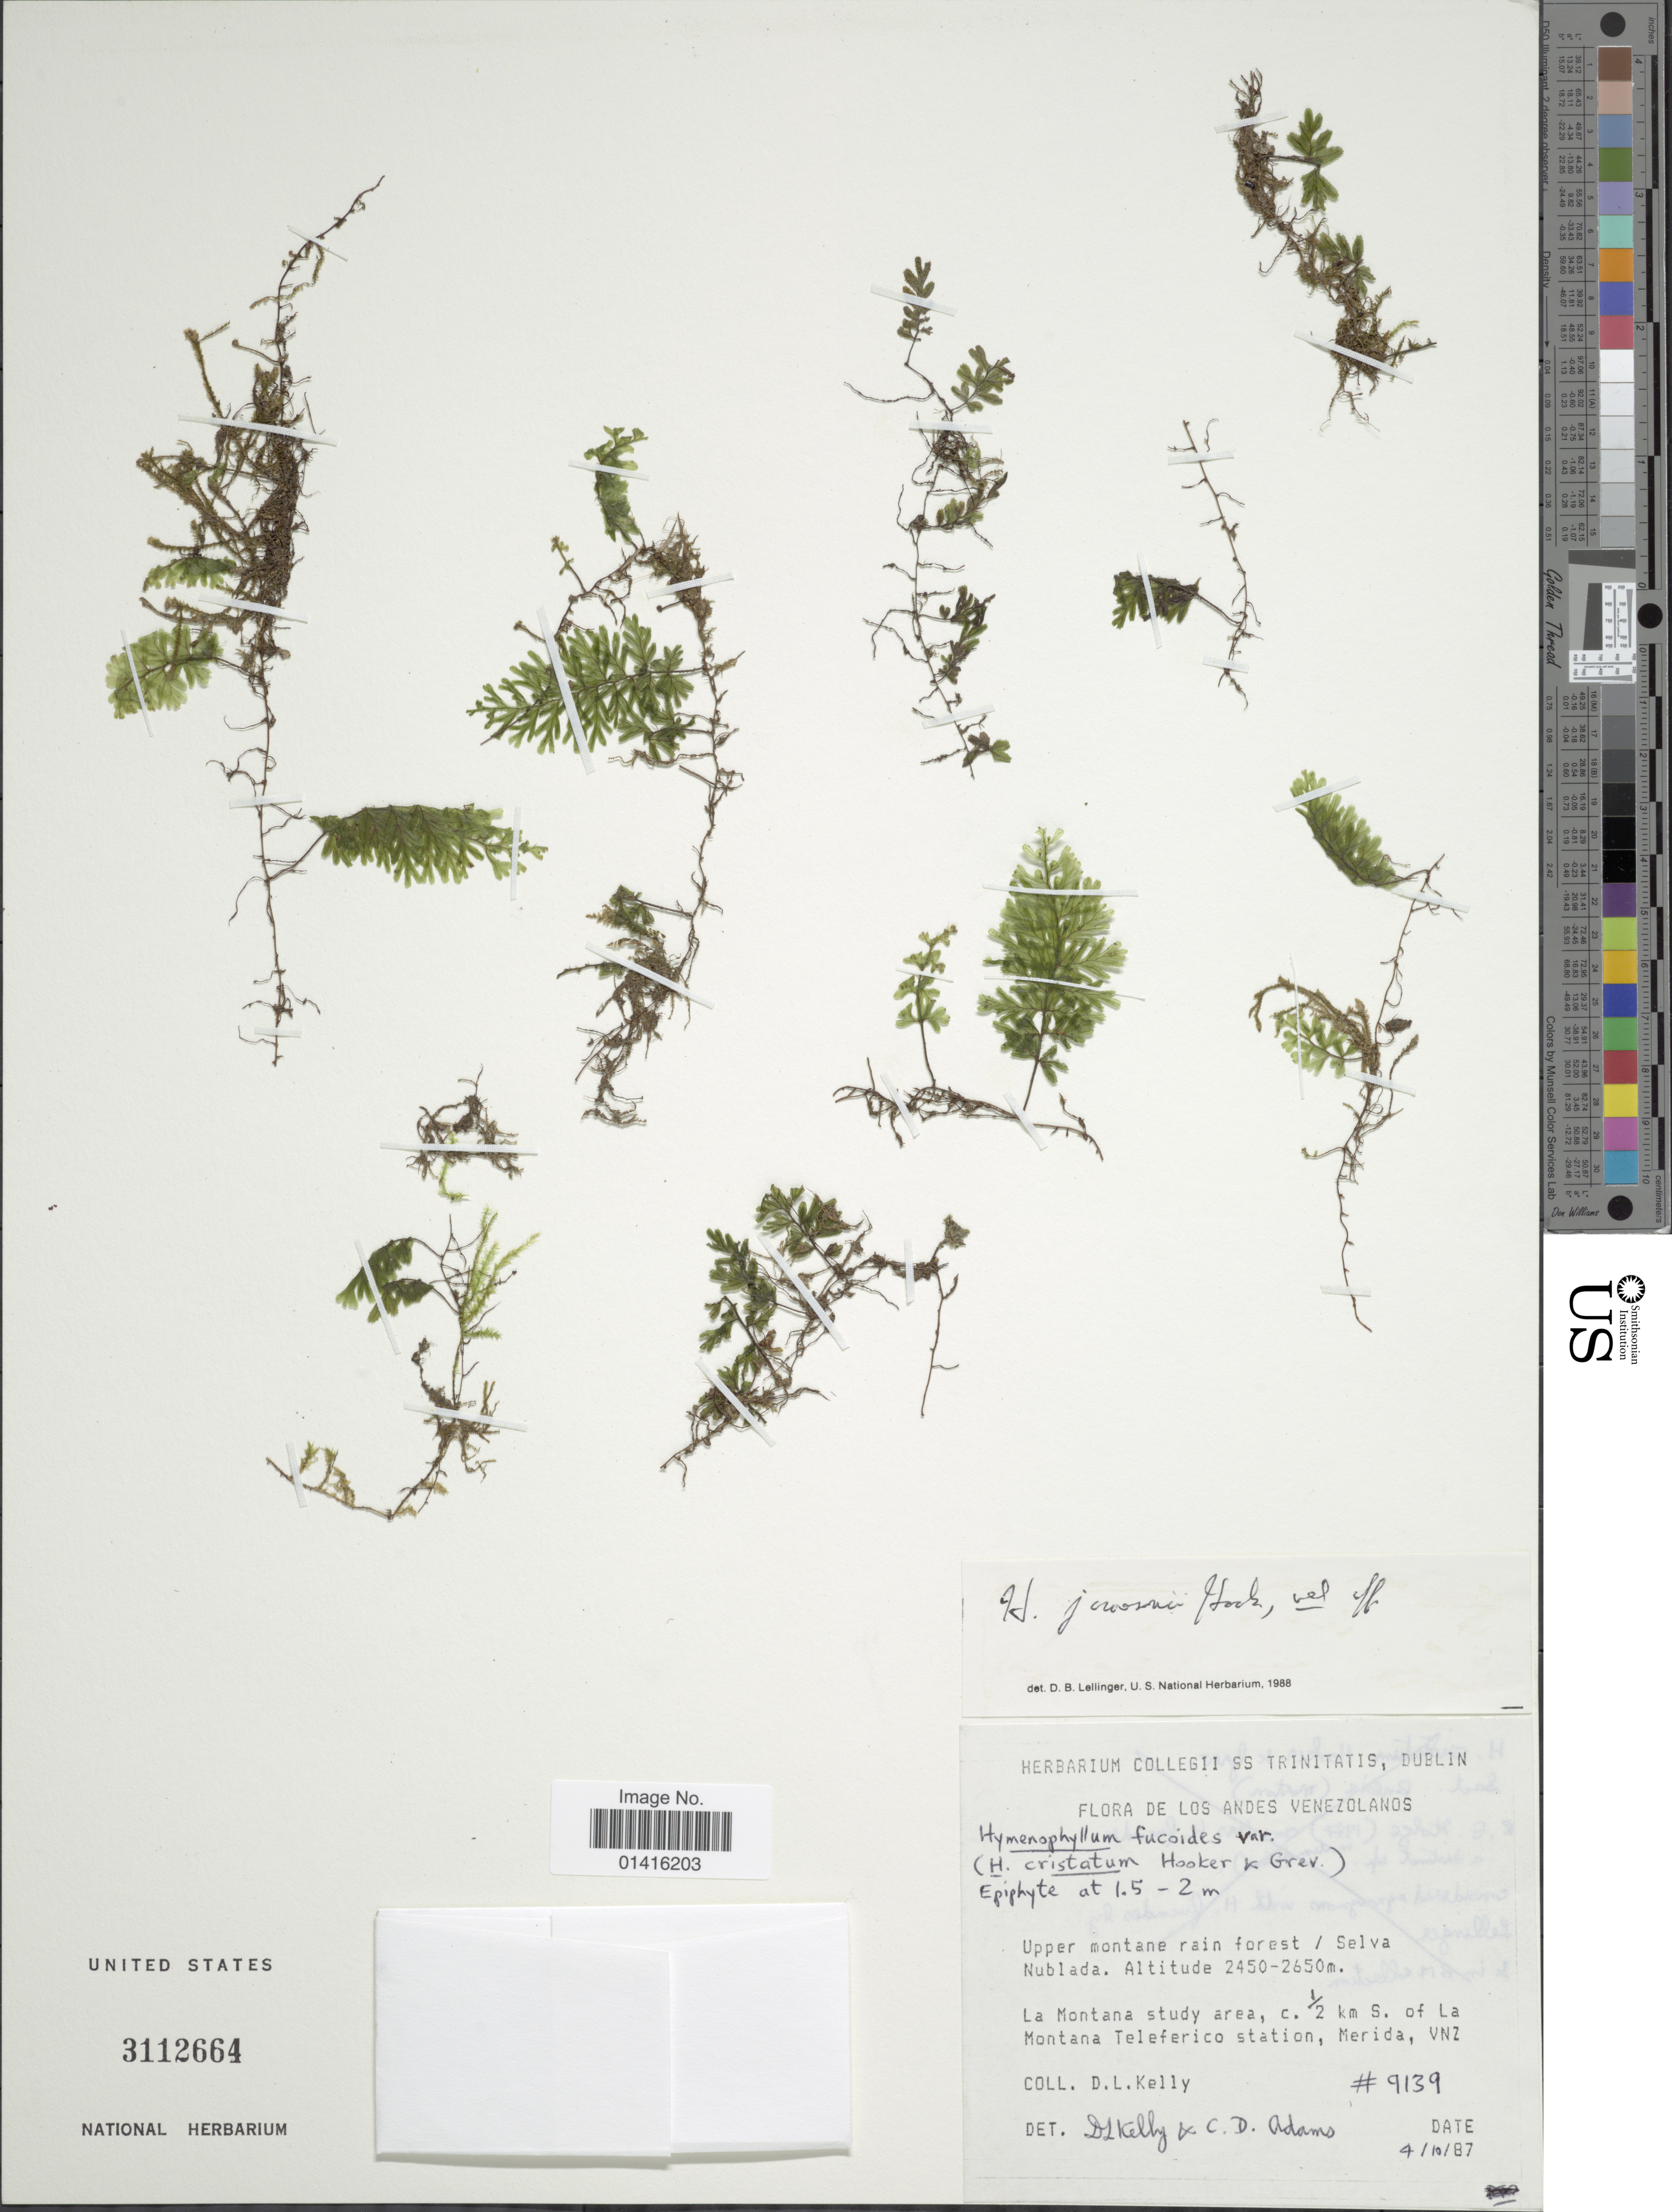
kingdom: Plantae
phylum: Tracheophyta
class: Polypodiopsida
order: Hymenophyllales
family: Hymenophyllaceae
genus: Hymenophyllum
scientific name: Hymenophyllum jamesonii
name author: Hook.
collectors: D. Kelly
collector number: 9139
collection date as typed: Transcribed d/m/y: 4/10/87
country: Venezuela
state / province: Mérida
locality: De Los Andes, La Montana study area, c. ½ km S. of La Montana Teleferico station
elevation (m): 2450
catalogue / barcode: US 3112664